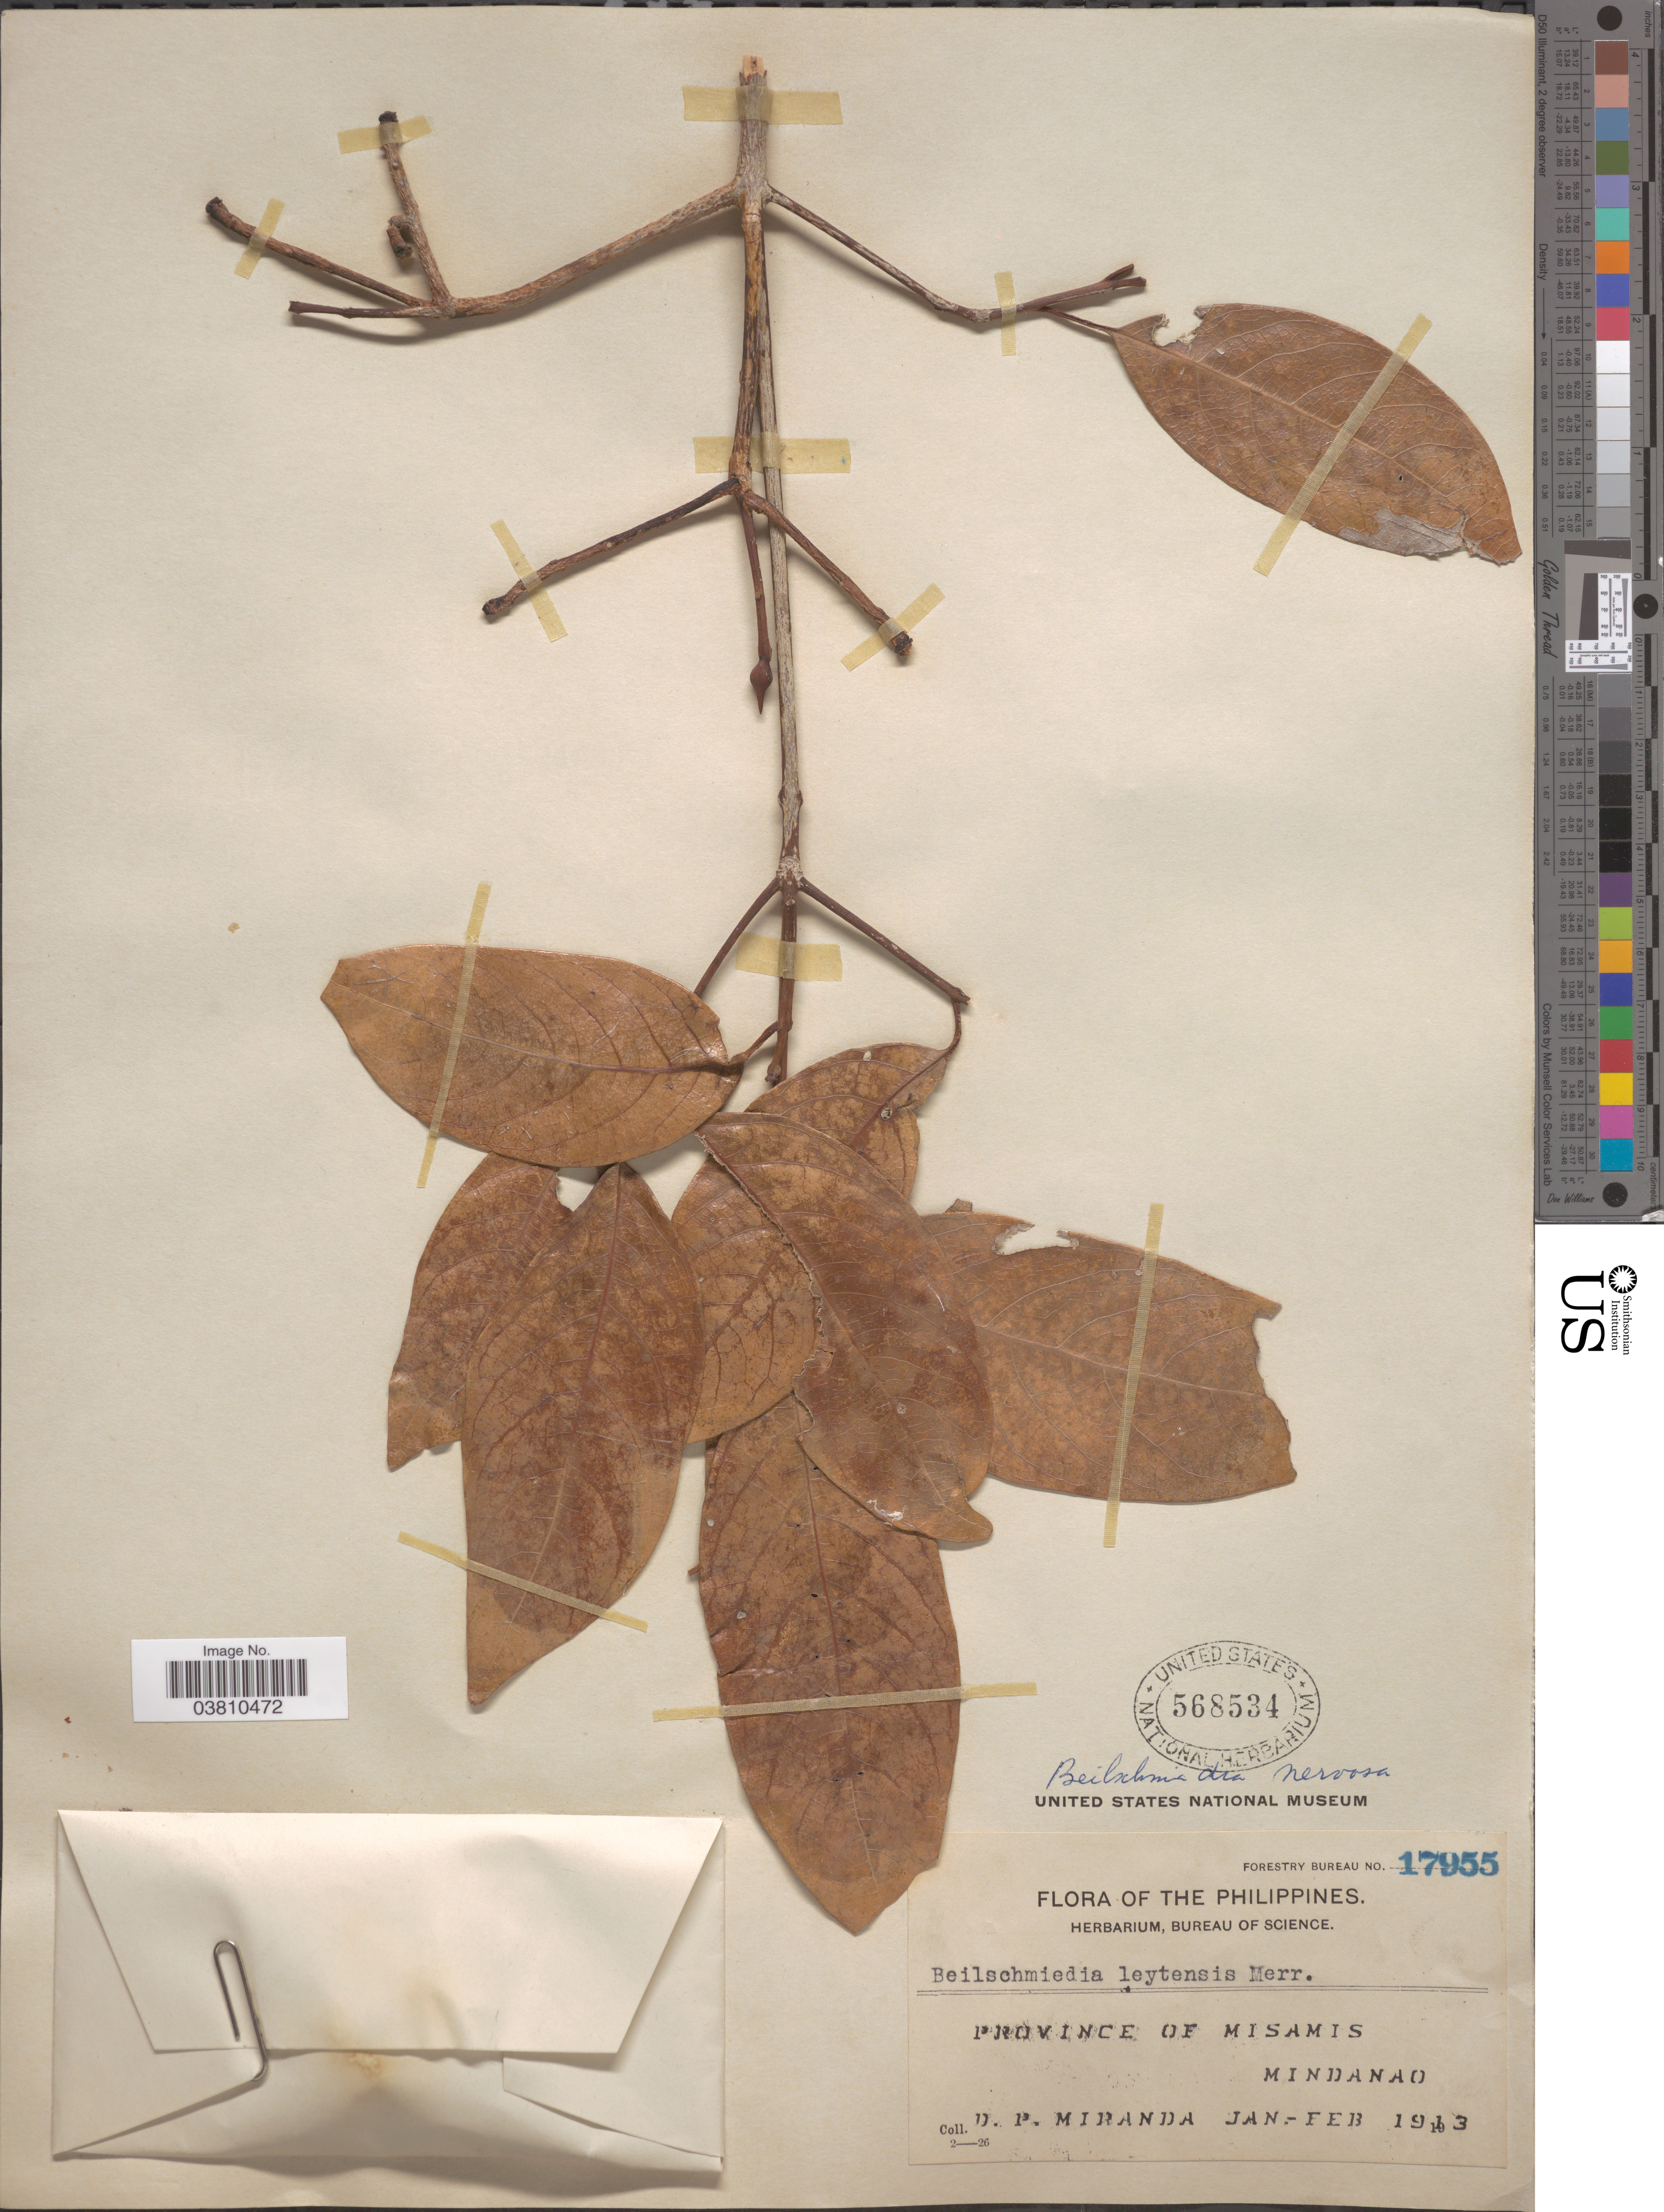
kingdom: Plantae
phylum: Tracheophyta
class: Magnoliopsida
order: Laurales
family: Lauraceae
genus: Beilschmiedia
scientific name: Beilschmiedia nervosa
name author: (Elmer) Merr.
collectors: D. P. Miranda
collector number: Forestry Bureau 17955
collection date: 1913-01/1913-02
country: Philippines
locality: Province of Misamis, Mindanao.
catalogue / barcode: US 568534